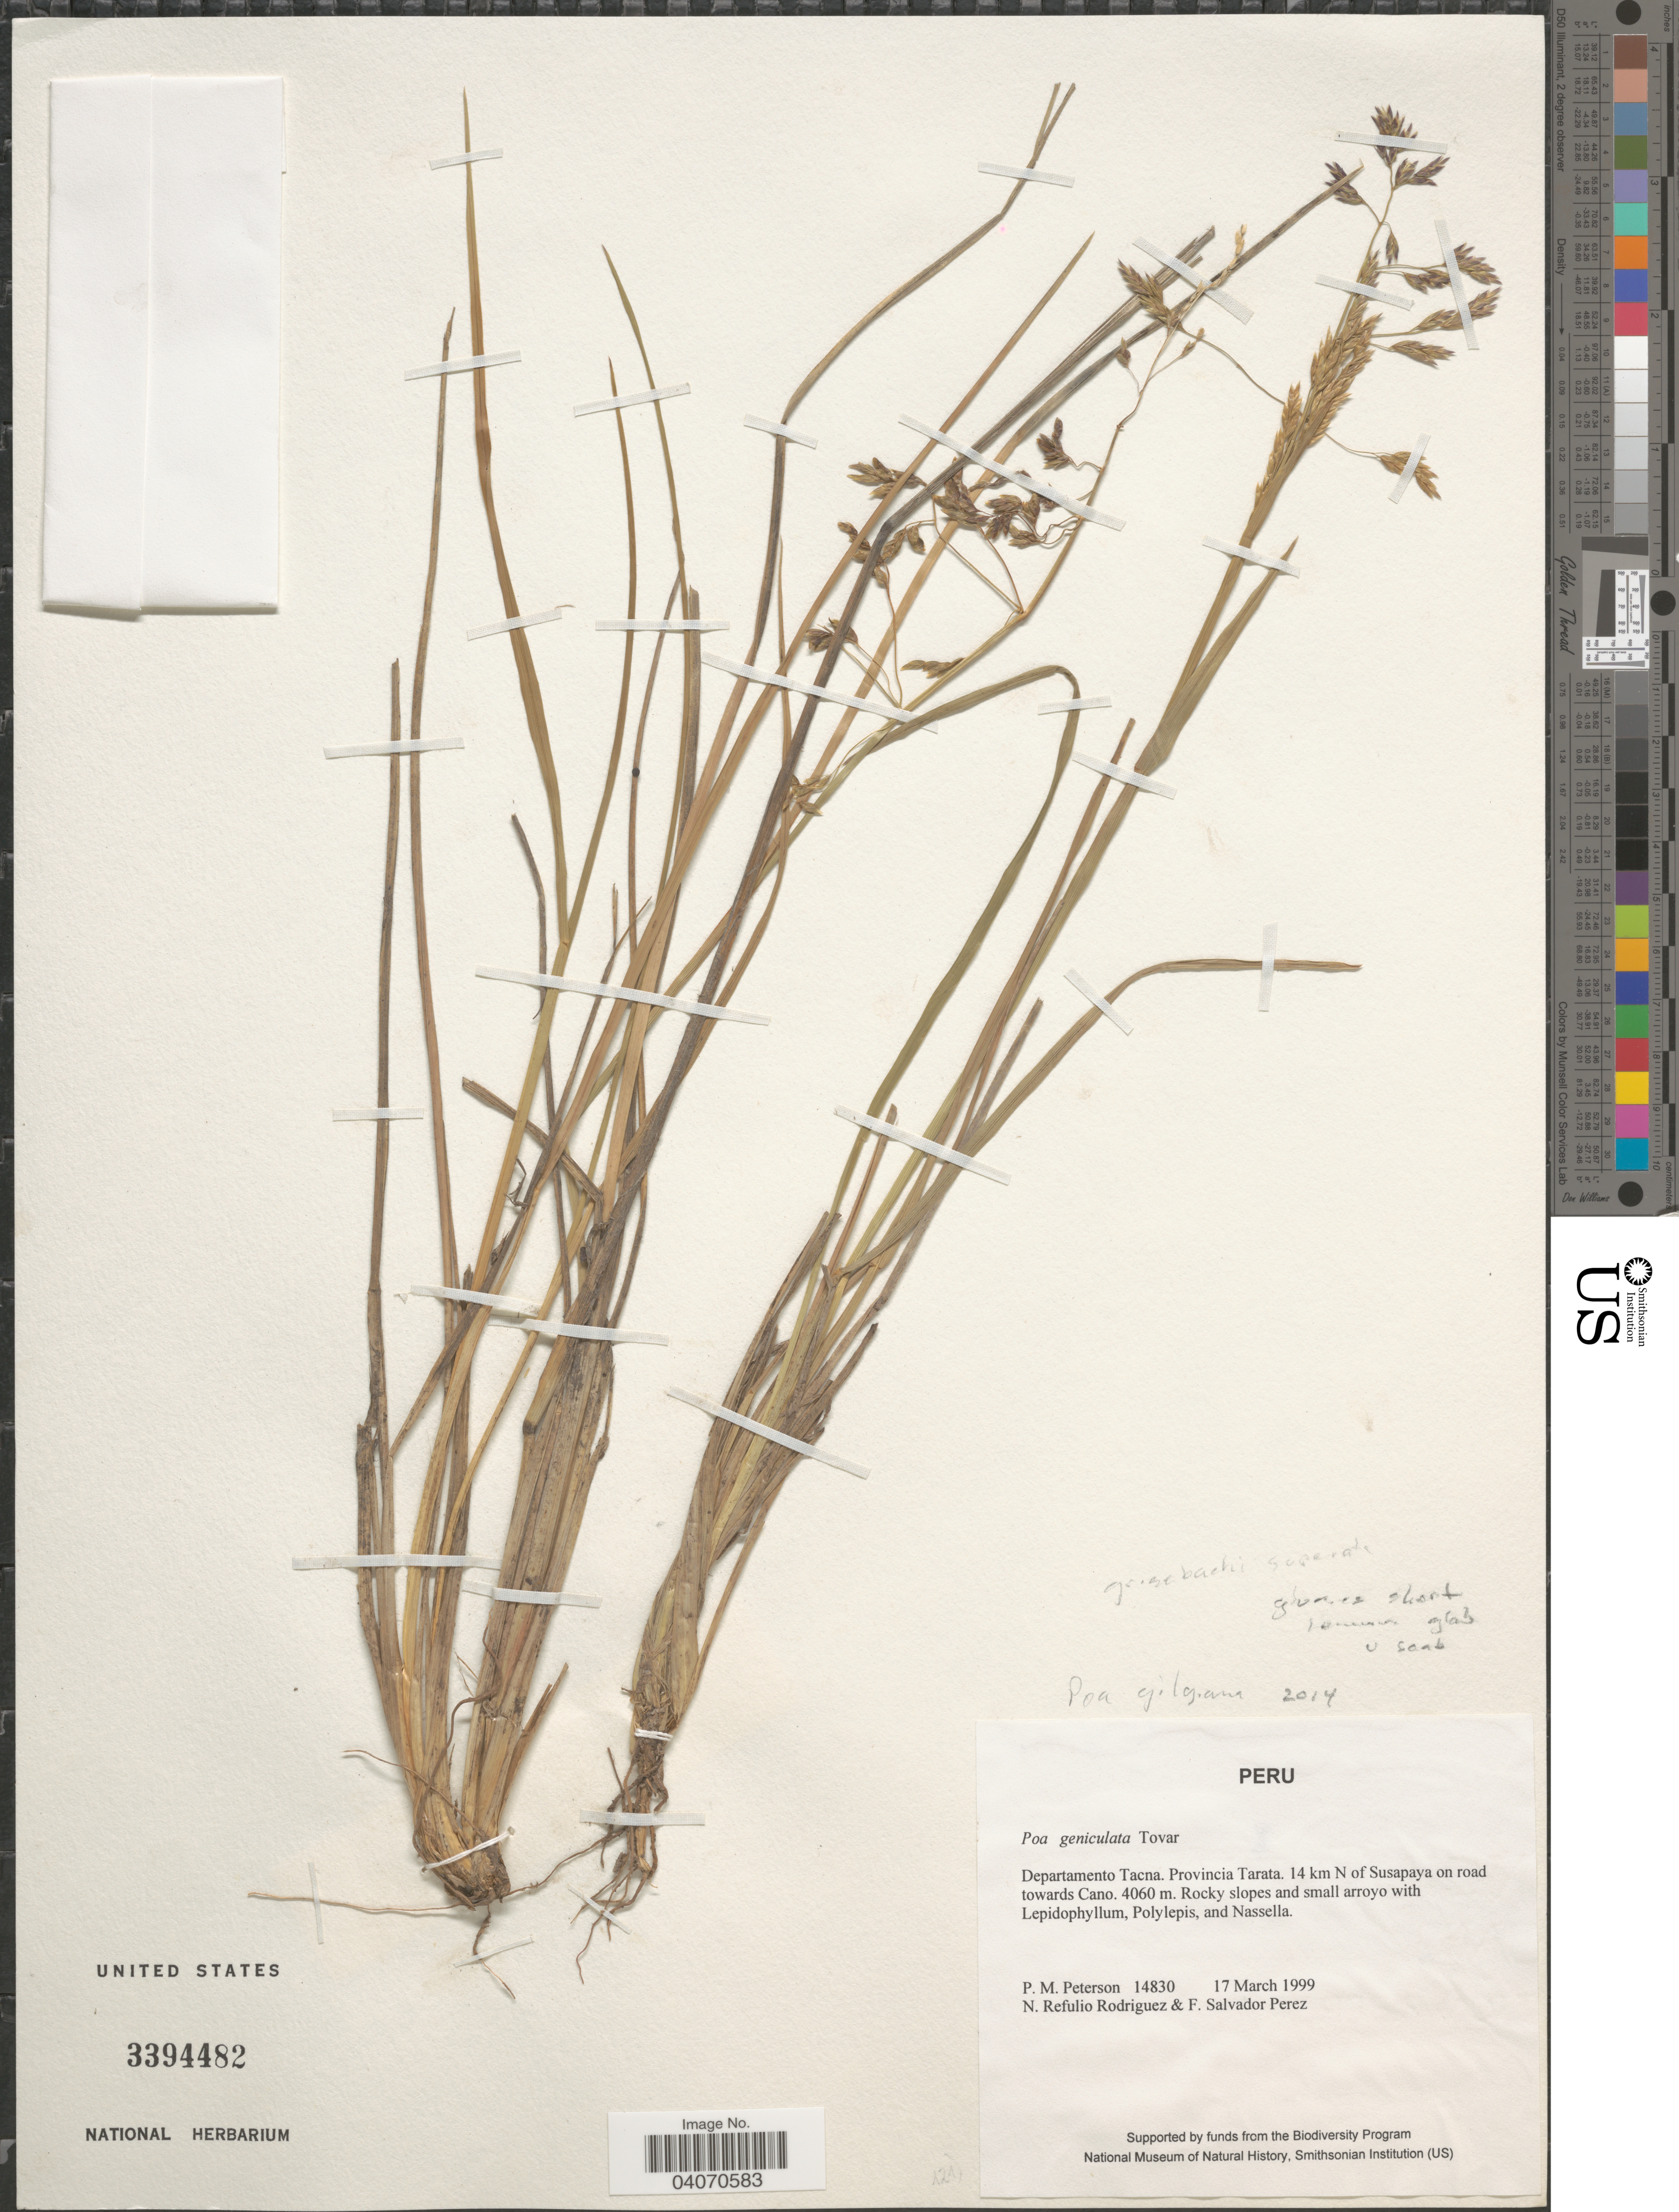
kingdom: Plantae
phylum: Tracheophyta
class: Liliopsida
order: Poales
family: Poaceae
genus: Poa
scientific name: Poa gilgiana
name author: Pilg.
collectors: P. M. Peterson, N. Refulio-Rodríguez & F. Salvador Perez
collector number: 14830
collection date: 1999-03-17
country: Peru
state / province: Tacna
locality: Departamento Tacna. Provincia Tarata. 14 km N of Susapaya on road towards Cano.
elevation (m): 4060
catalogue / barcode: US 3394482